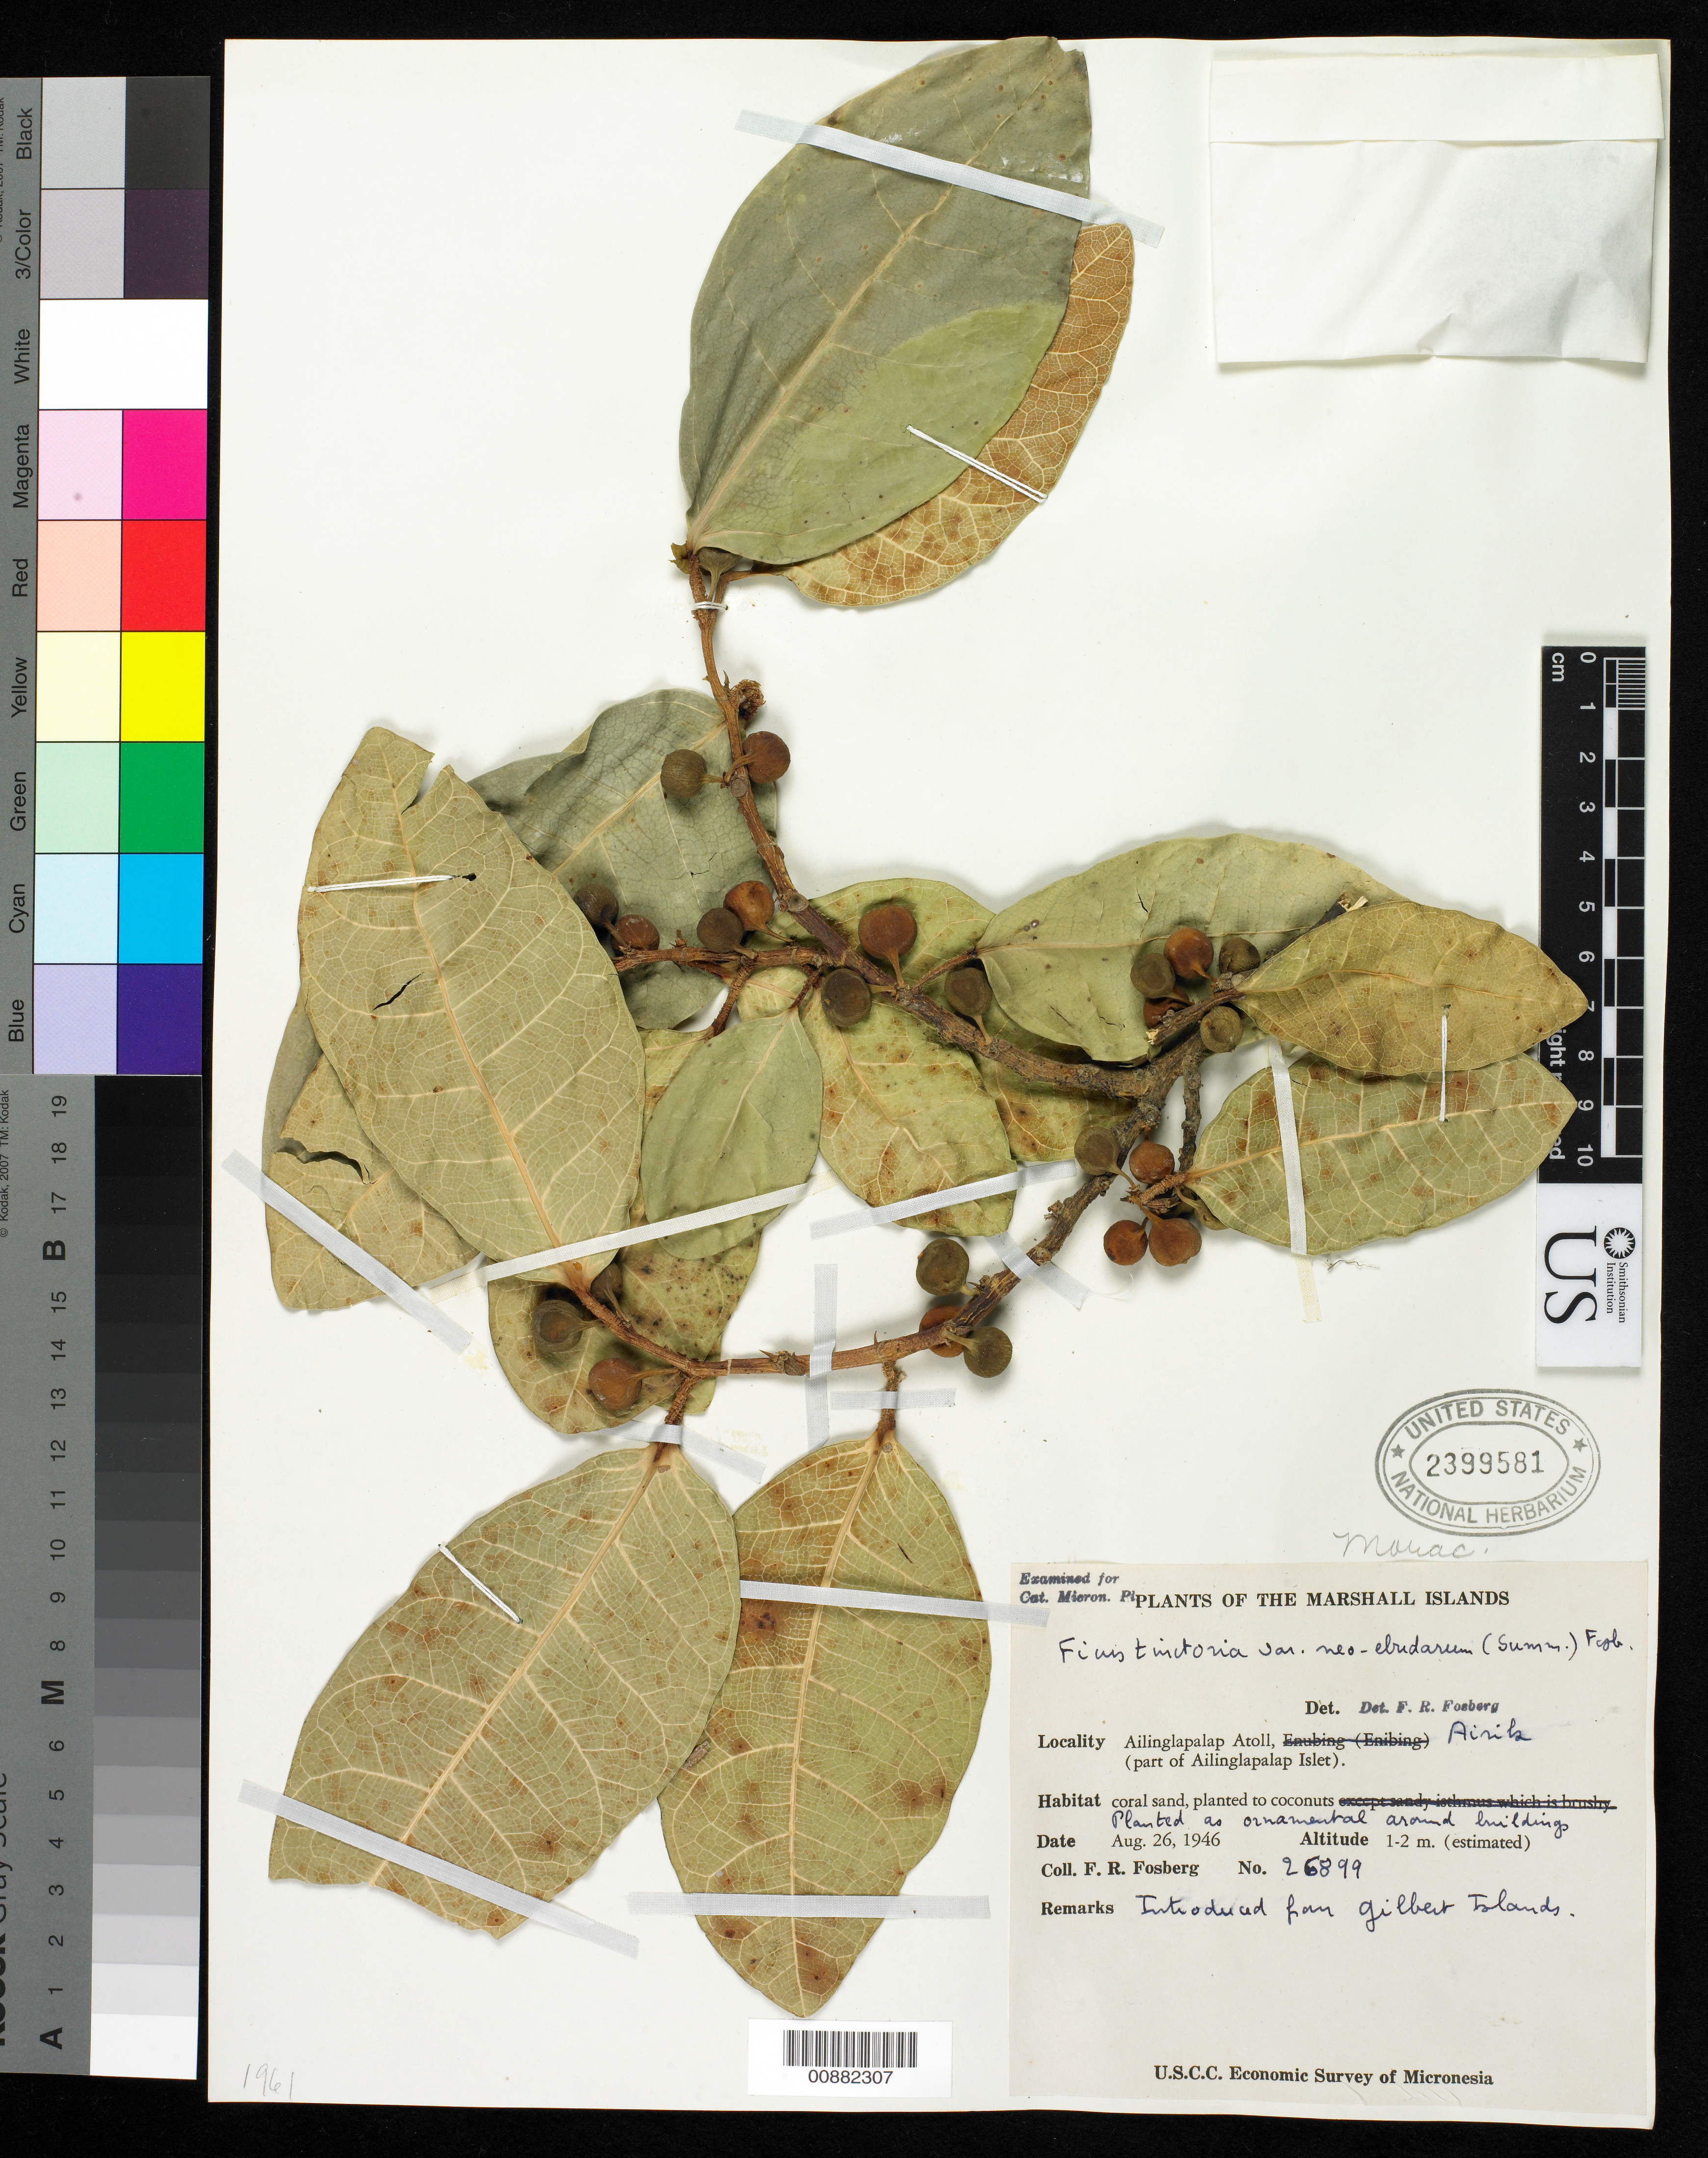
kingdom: Plantae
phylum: Tracheophyta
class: Magnoliopsida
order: Rosales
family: Moraceae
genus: Ficus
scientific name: Ficus tinctoria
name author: G. Forst.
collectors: F. R. Fosberg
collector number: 26899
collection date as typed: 26 Aug 1946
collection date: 1946-08-26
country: Marshall Islands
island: Ailinglaplap [Ailinglapalap] Atoll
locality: Airik Islet.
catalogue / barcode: US 2399581